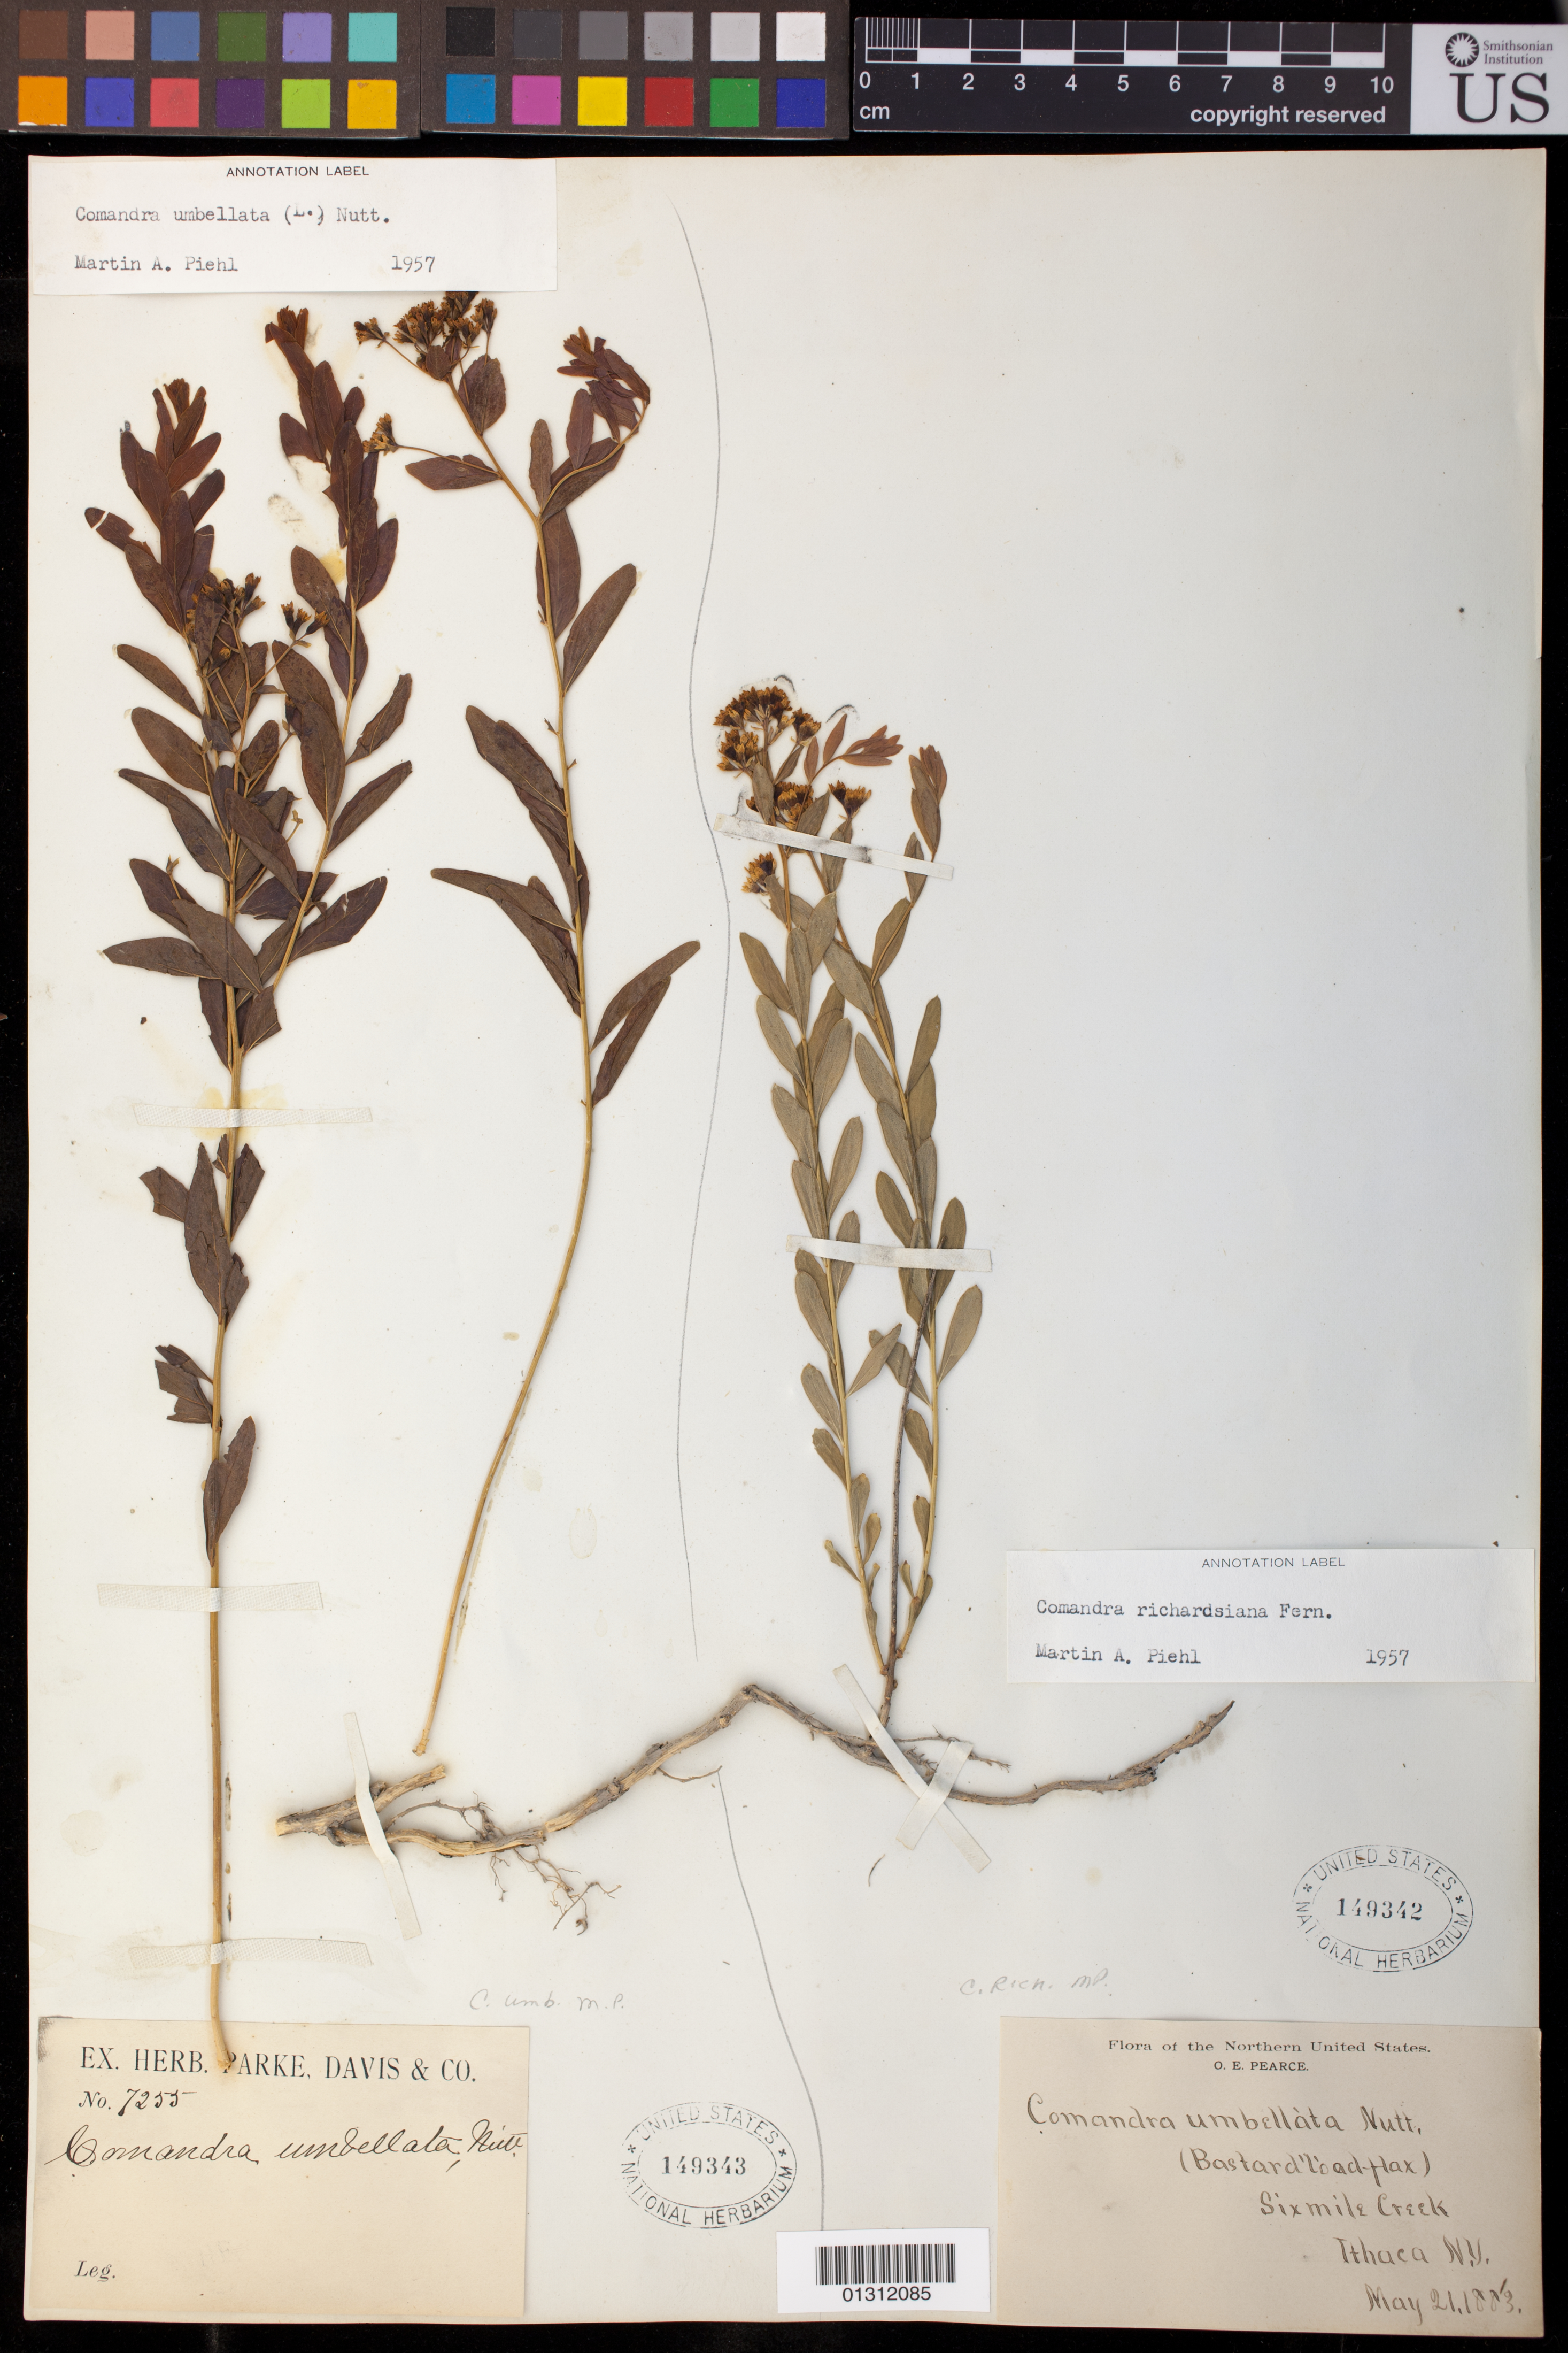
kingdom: Plantae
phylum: Tracheophyta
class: Magnoliopsida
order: Santalales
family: Comandraceae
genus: Comandra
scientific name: Comandra richardsiana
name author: Fernald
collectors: O. E. Pearce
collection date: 1883-05-21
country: United States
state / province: New York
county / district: Tompkins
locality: Sixmile Creek, Ithaca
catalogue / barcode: US 149342